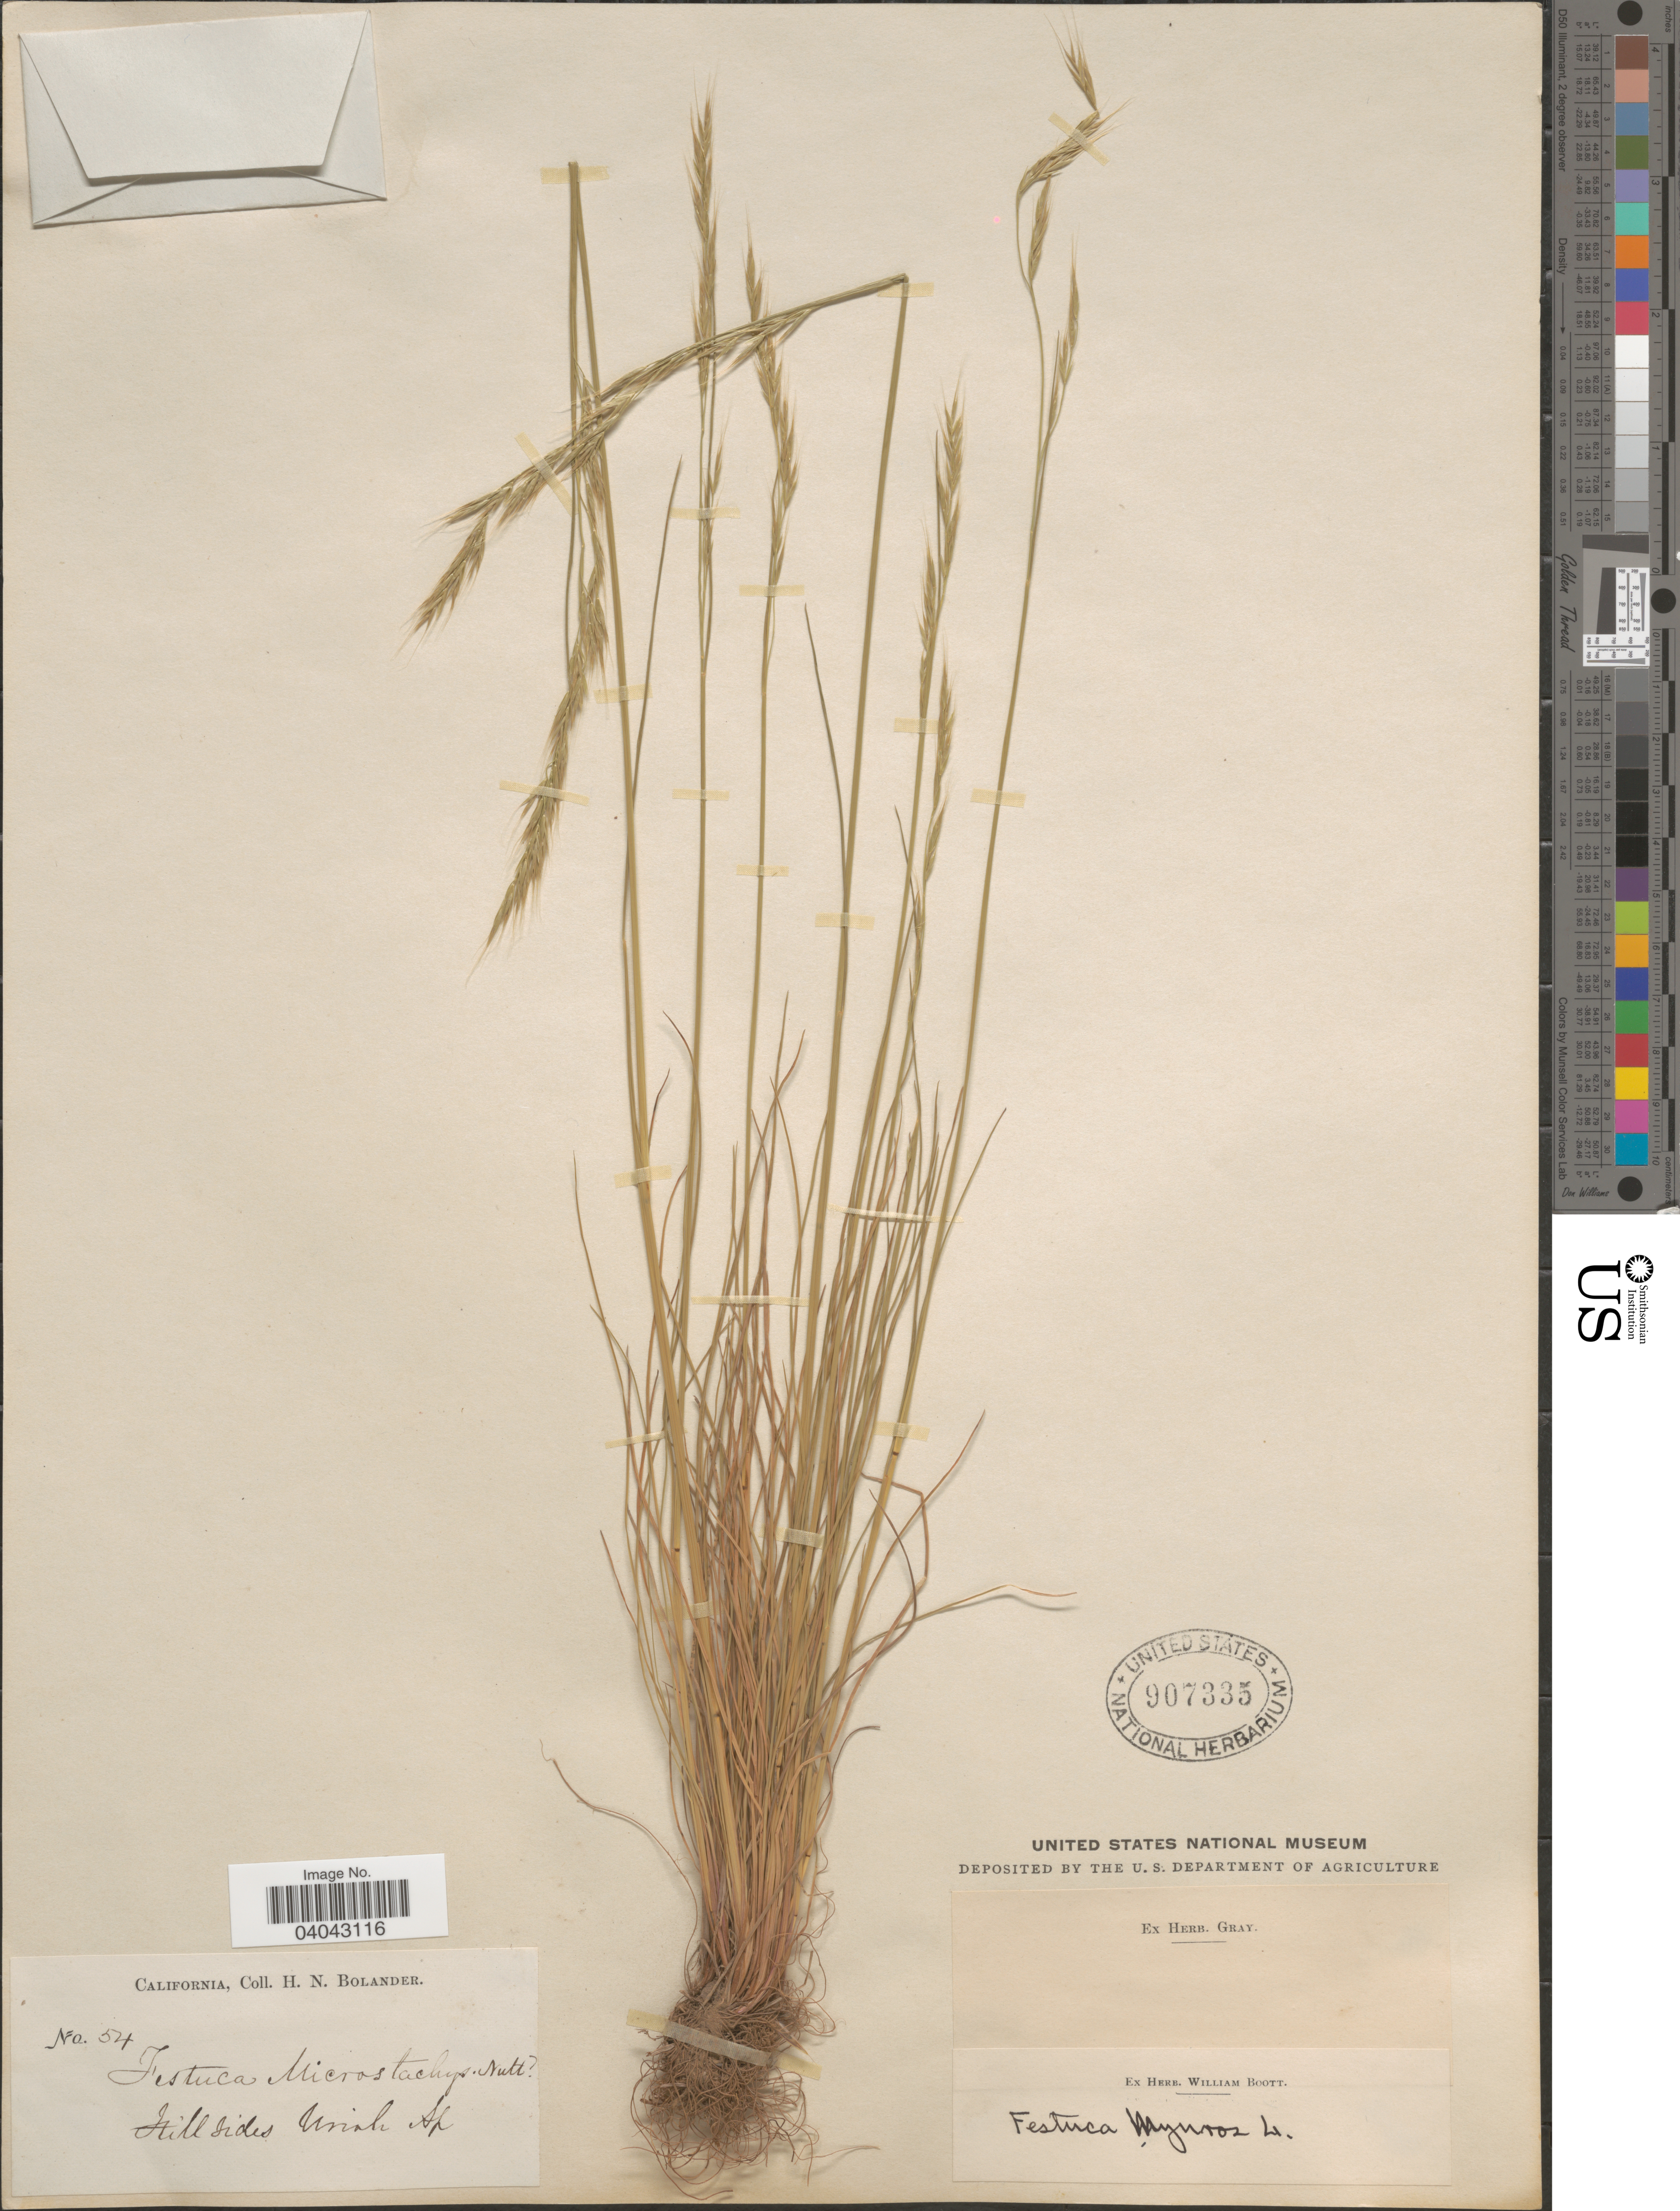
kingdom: Plantae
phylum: Tracheophyta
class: Liliopsida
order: Poales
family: Poaceae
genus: Festuca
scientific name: Festuca myuros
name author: L.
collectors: H. Bolander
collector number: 54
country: United States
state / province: California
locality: Hillside Uriah Sp.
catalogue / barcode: US 907335